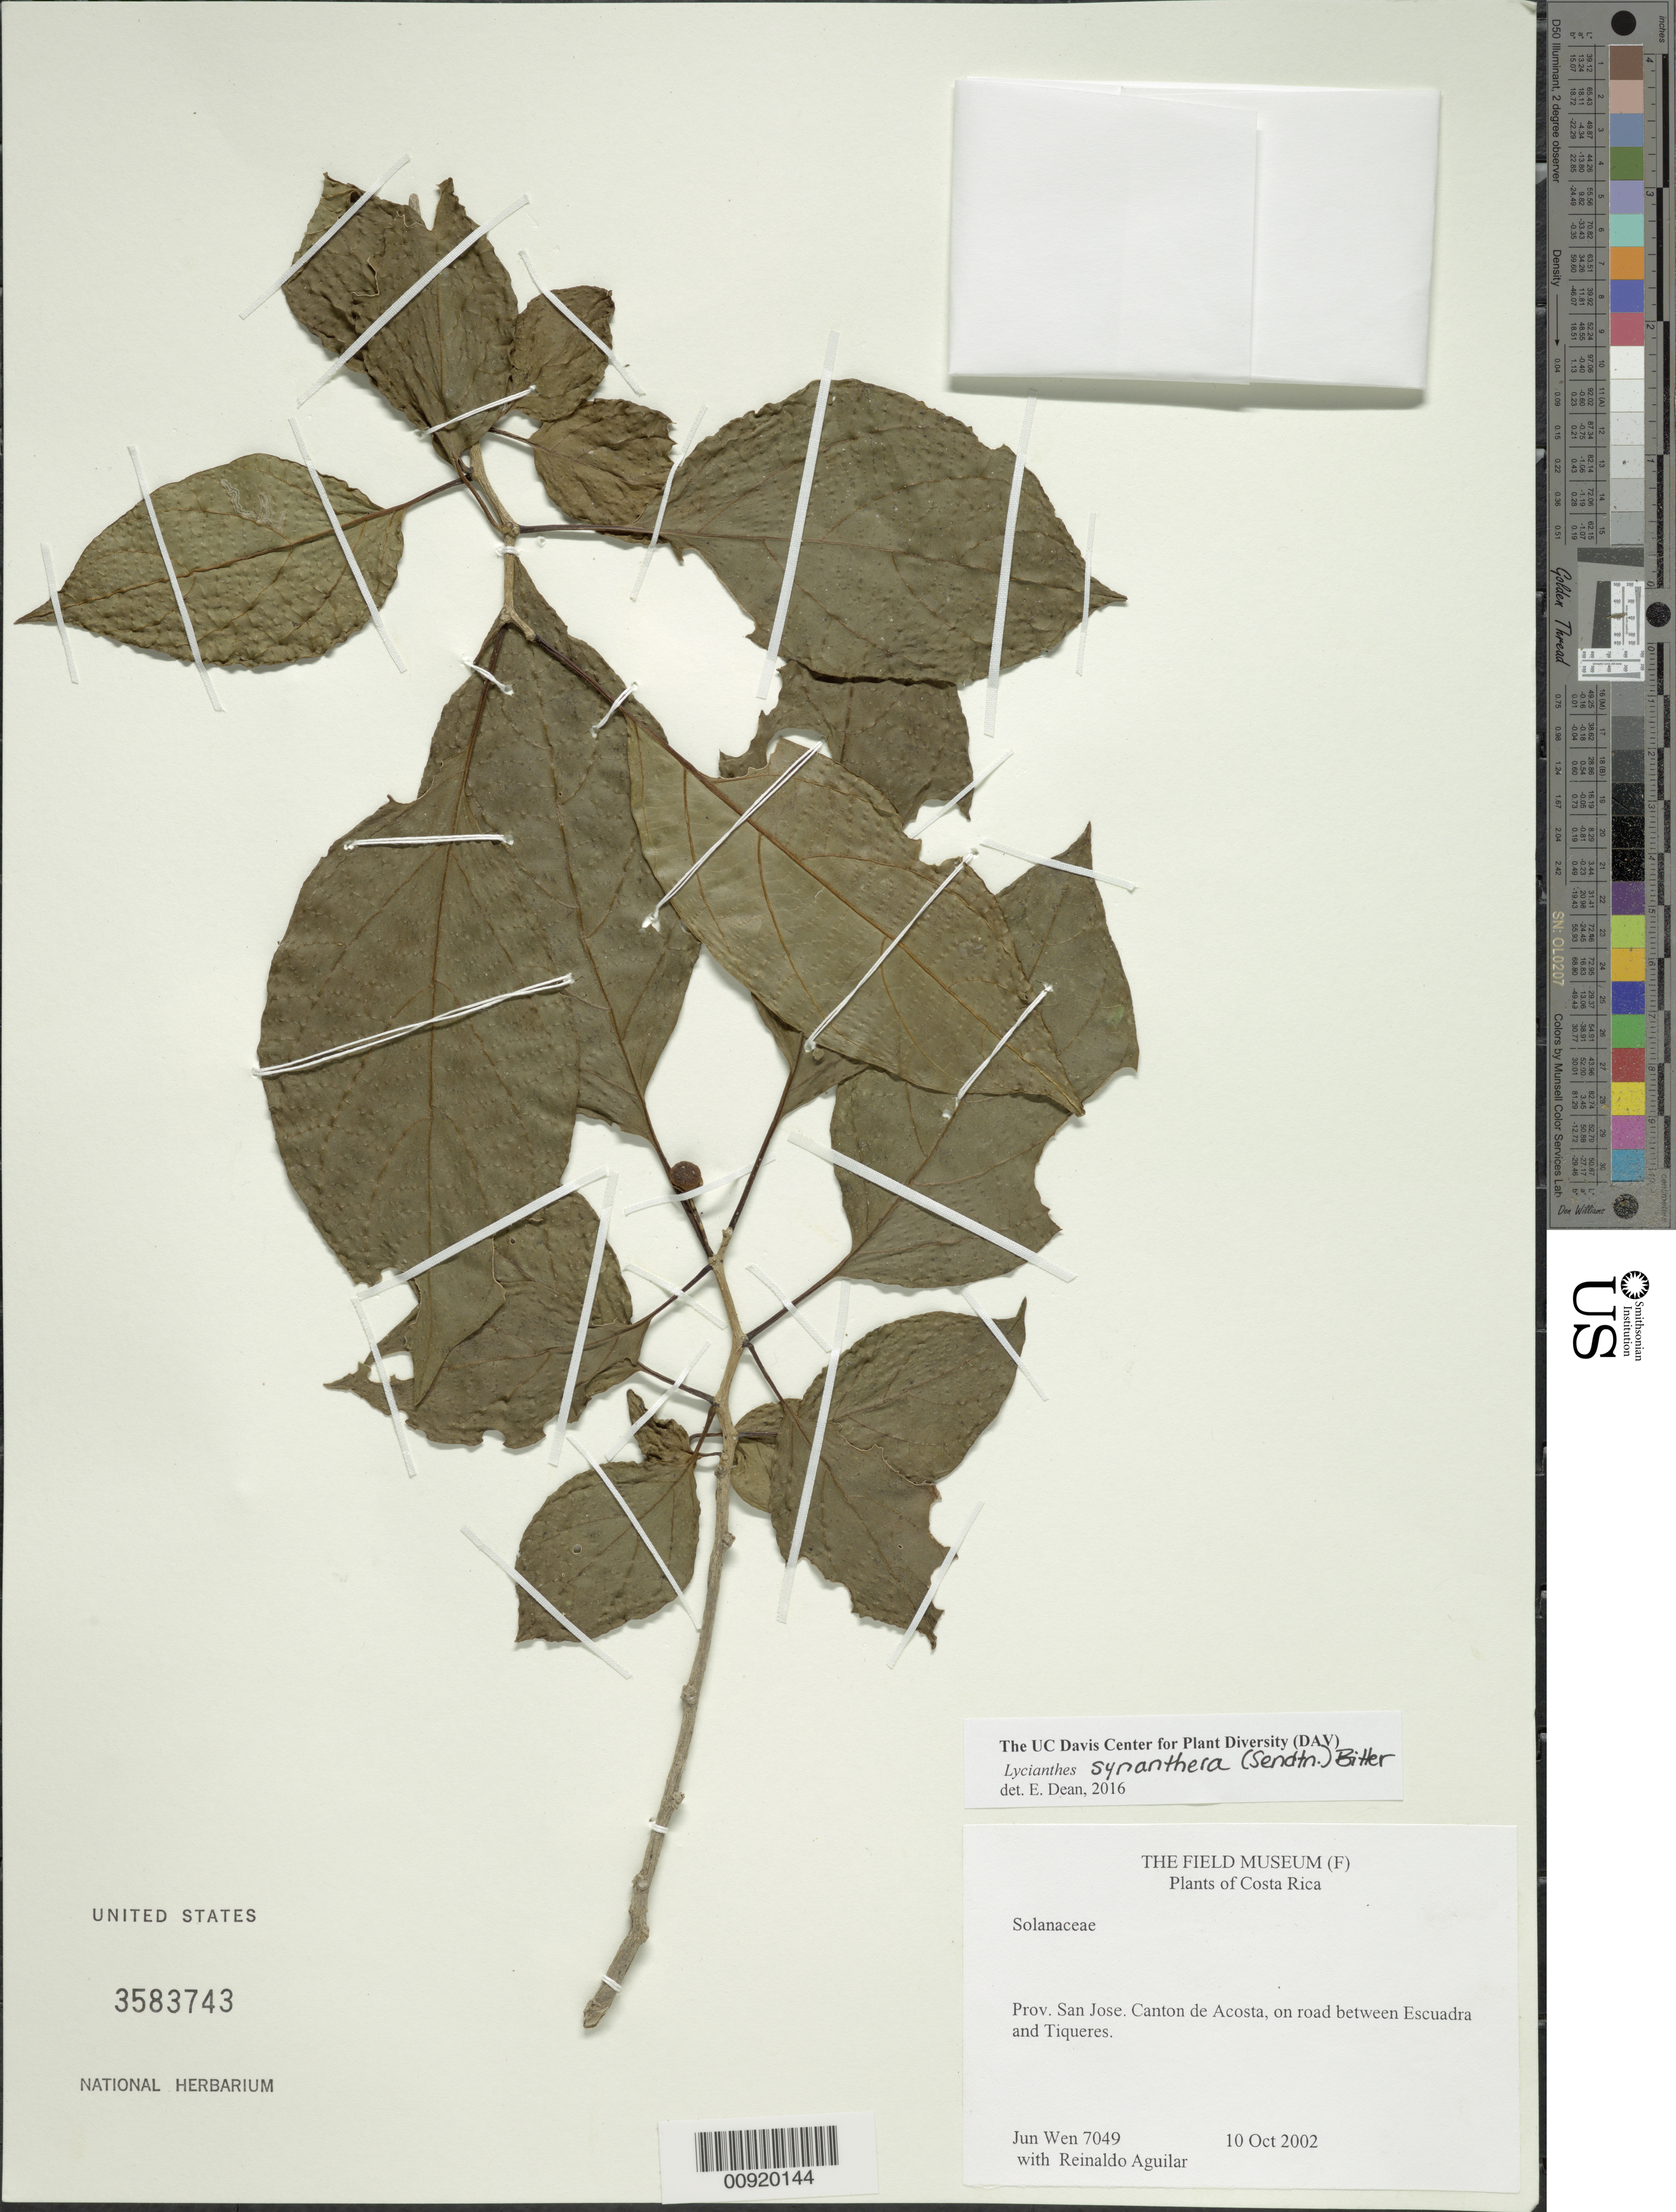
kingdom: Plantae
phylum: Tracheophyta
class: Magnoliopsida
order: Solanales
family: Solanaceae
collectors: J. Wen & R. Aguilar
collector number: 7049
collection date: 2002-10-10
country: Costa Rica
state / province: San Jose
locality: Canton de Acosta, on road between Escuadra and Tiqueres.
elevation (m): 1530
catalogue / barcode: US 3583743